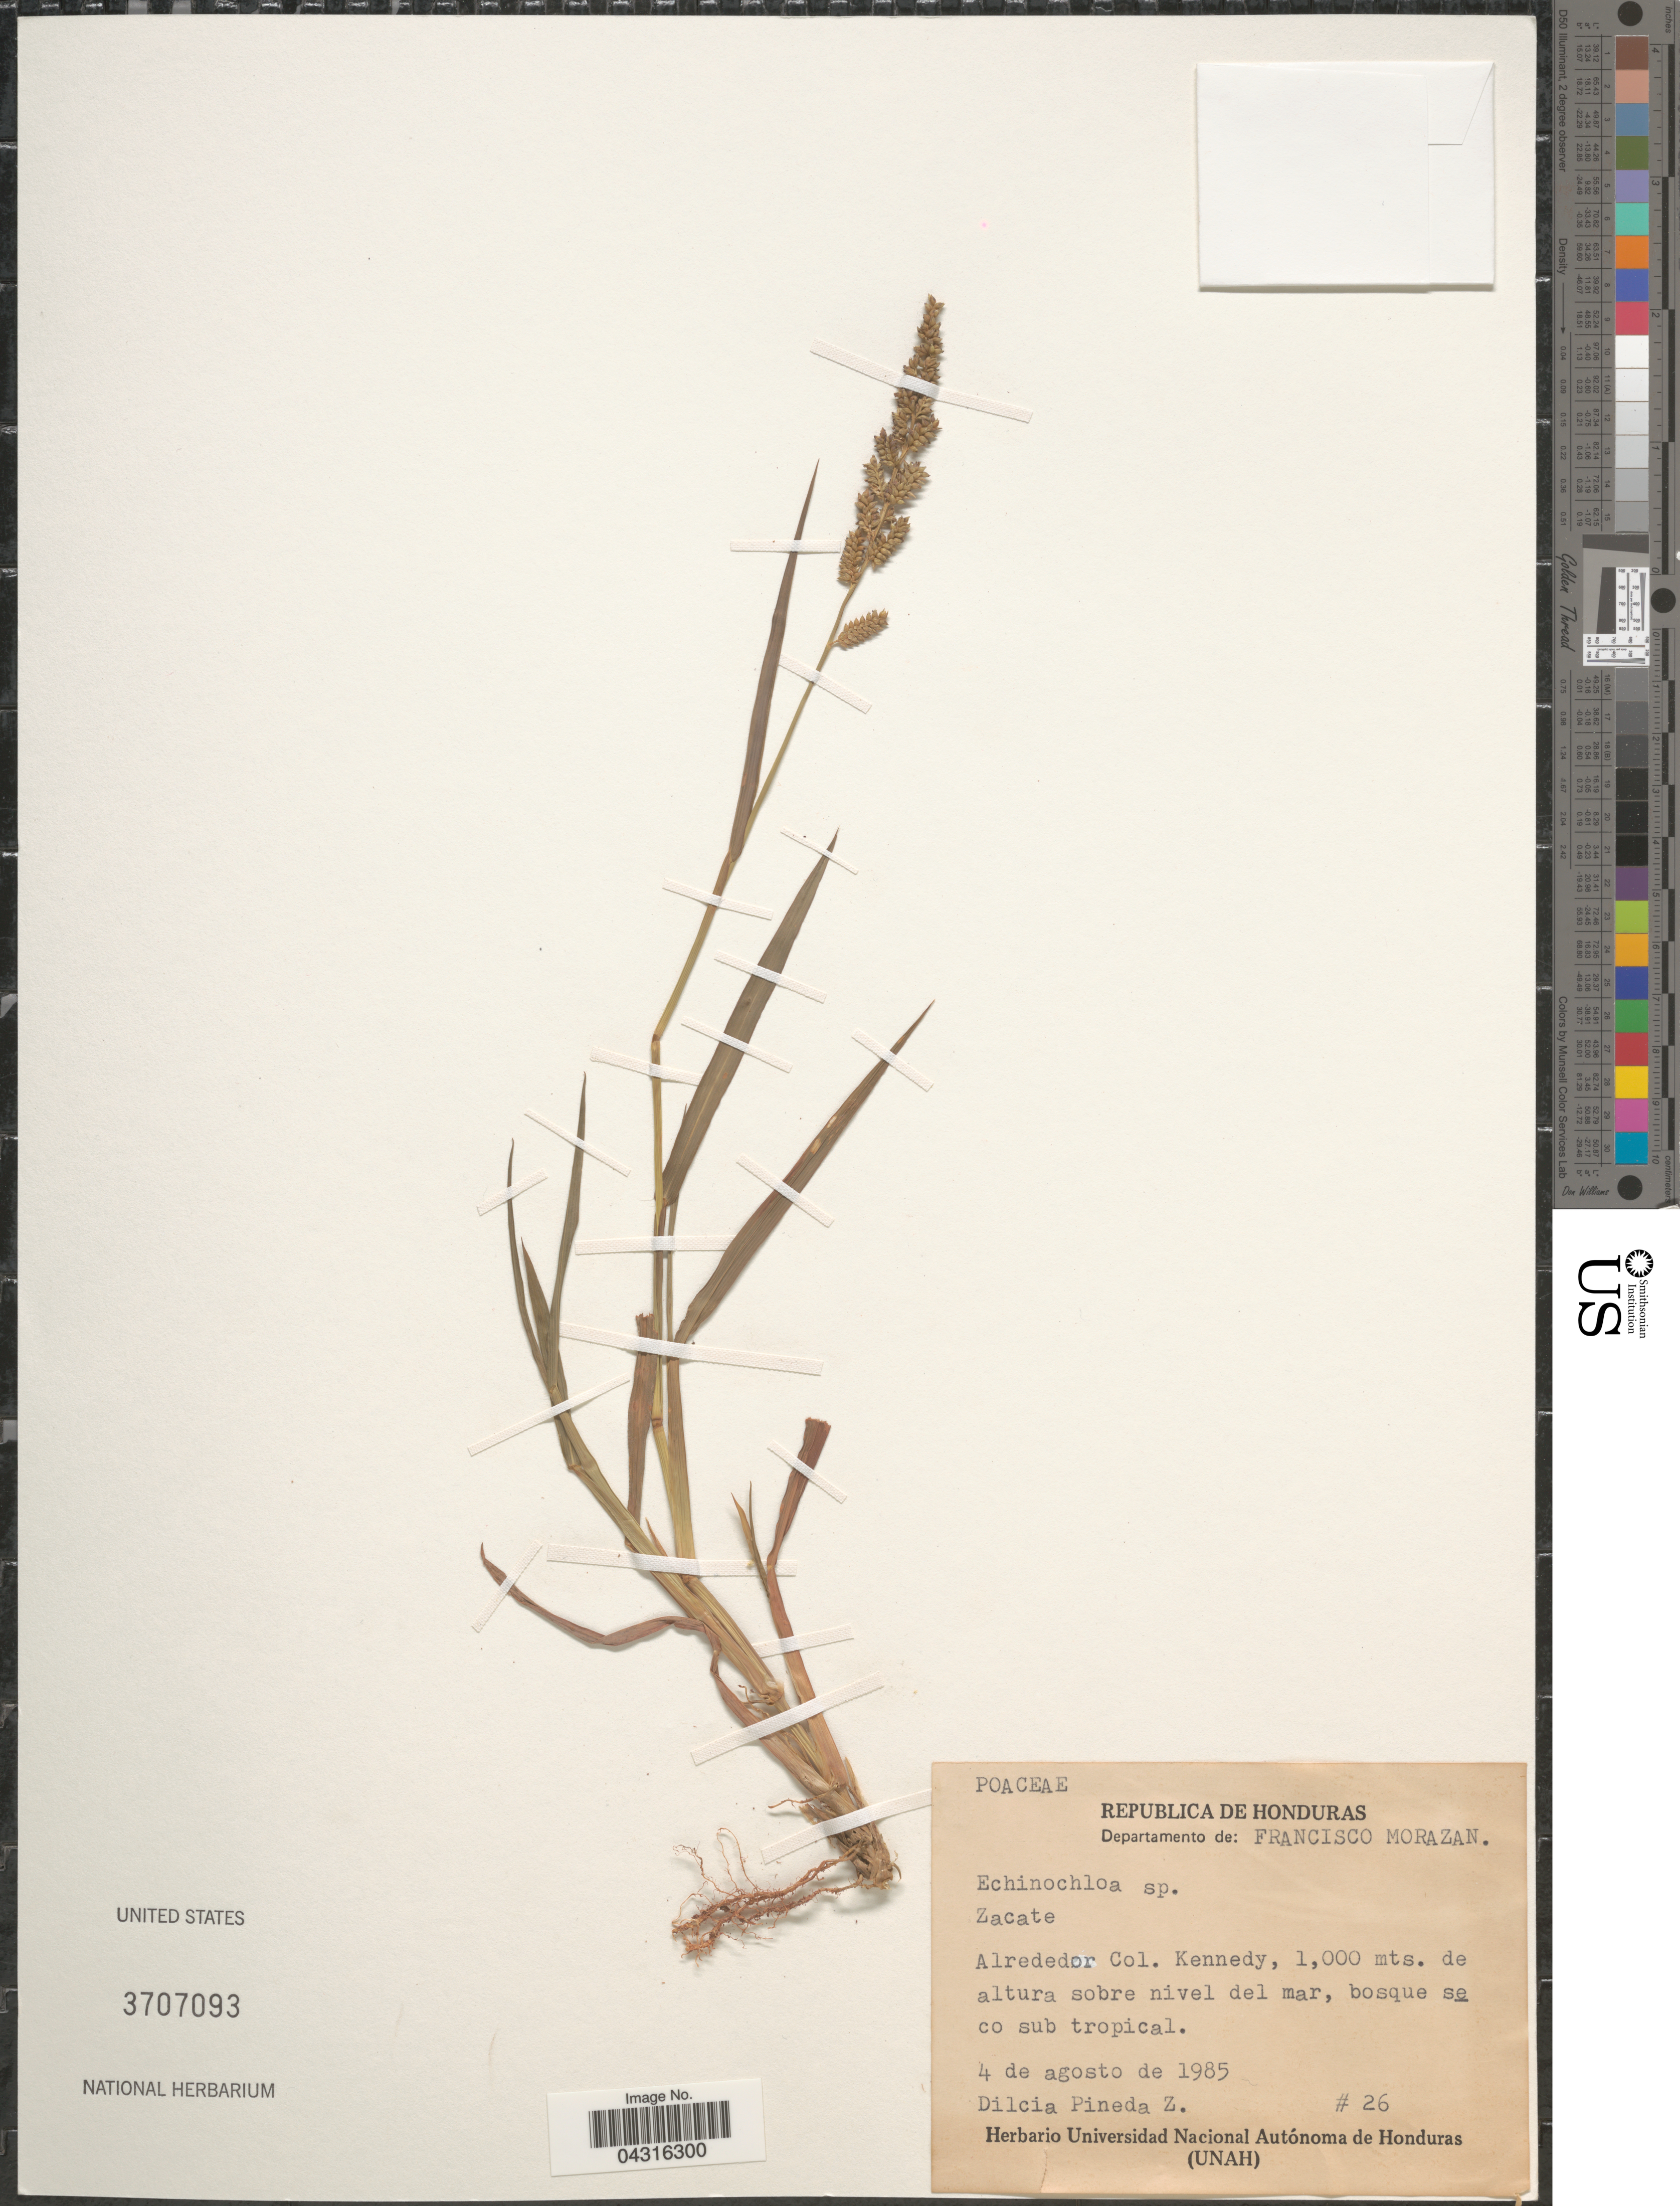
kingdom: Plantae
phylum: Tracheophyta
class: Liliopsida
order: Poales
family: Poaceae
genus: Echinochloa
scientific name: Echinochloa sp.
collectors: D. Pineda Z.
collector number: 26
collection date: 1985-08-04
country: Honduras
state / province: Fco. Morazán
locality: Republica de Honduras. Departamento de: Francisco Morazan. Zacate. Alrededor Col. Kennedy.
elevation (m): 1000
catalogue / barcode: US 3707093